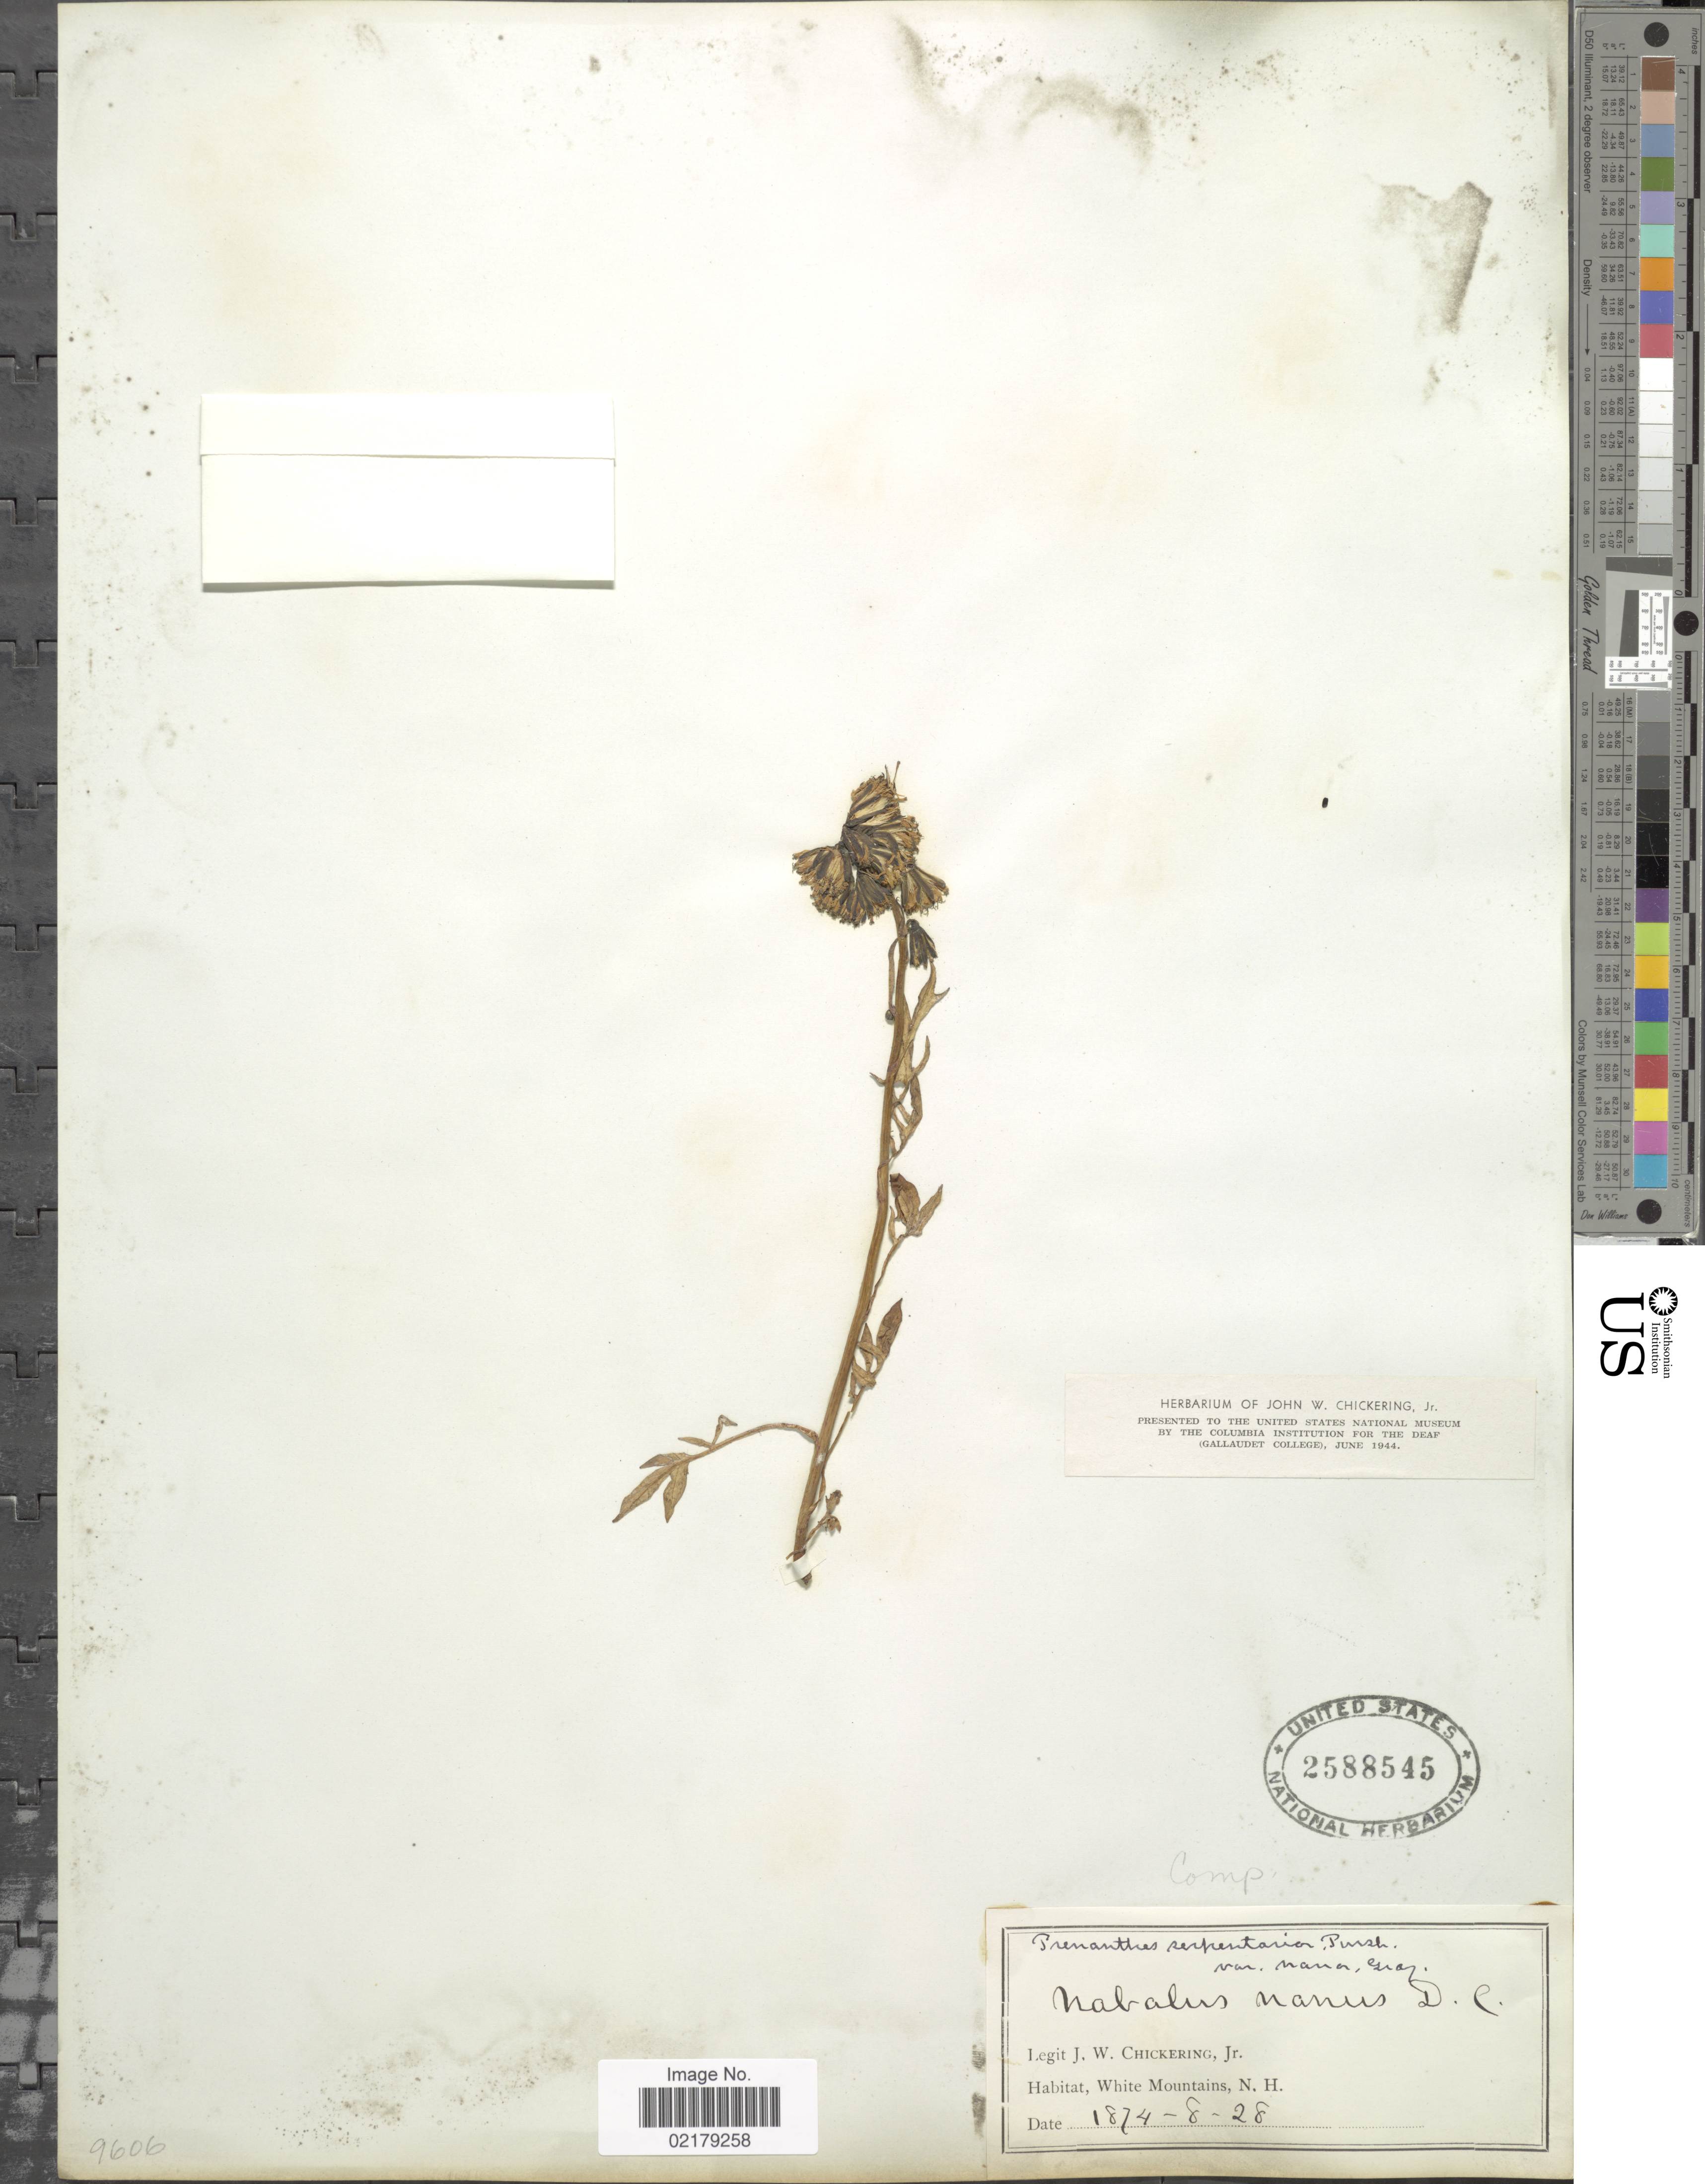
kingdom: Plantae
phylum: Tracheophyta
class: Magnoliopsida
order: Asterales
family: Asteraceae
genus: Nabalus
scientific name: Nabalus serpentarius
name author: (Pursh) Hook.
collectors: J. W. Chickering Jr.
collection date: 1874-08-28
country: United States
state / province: New Hampshire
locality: White Mountains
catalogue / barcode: US 2588545